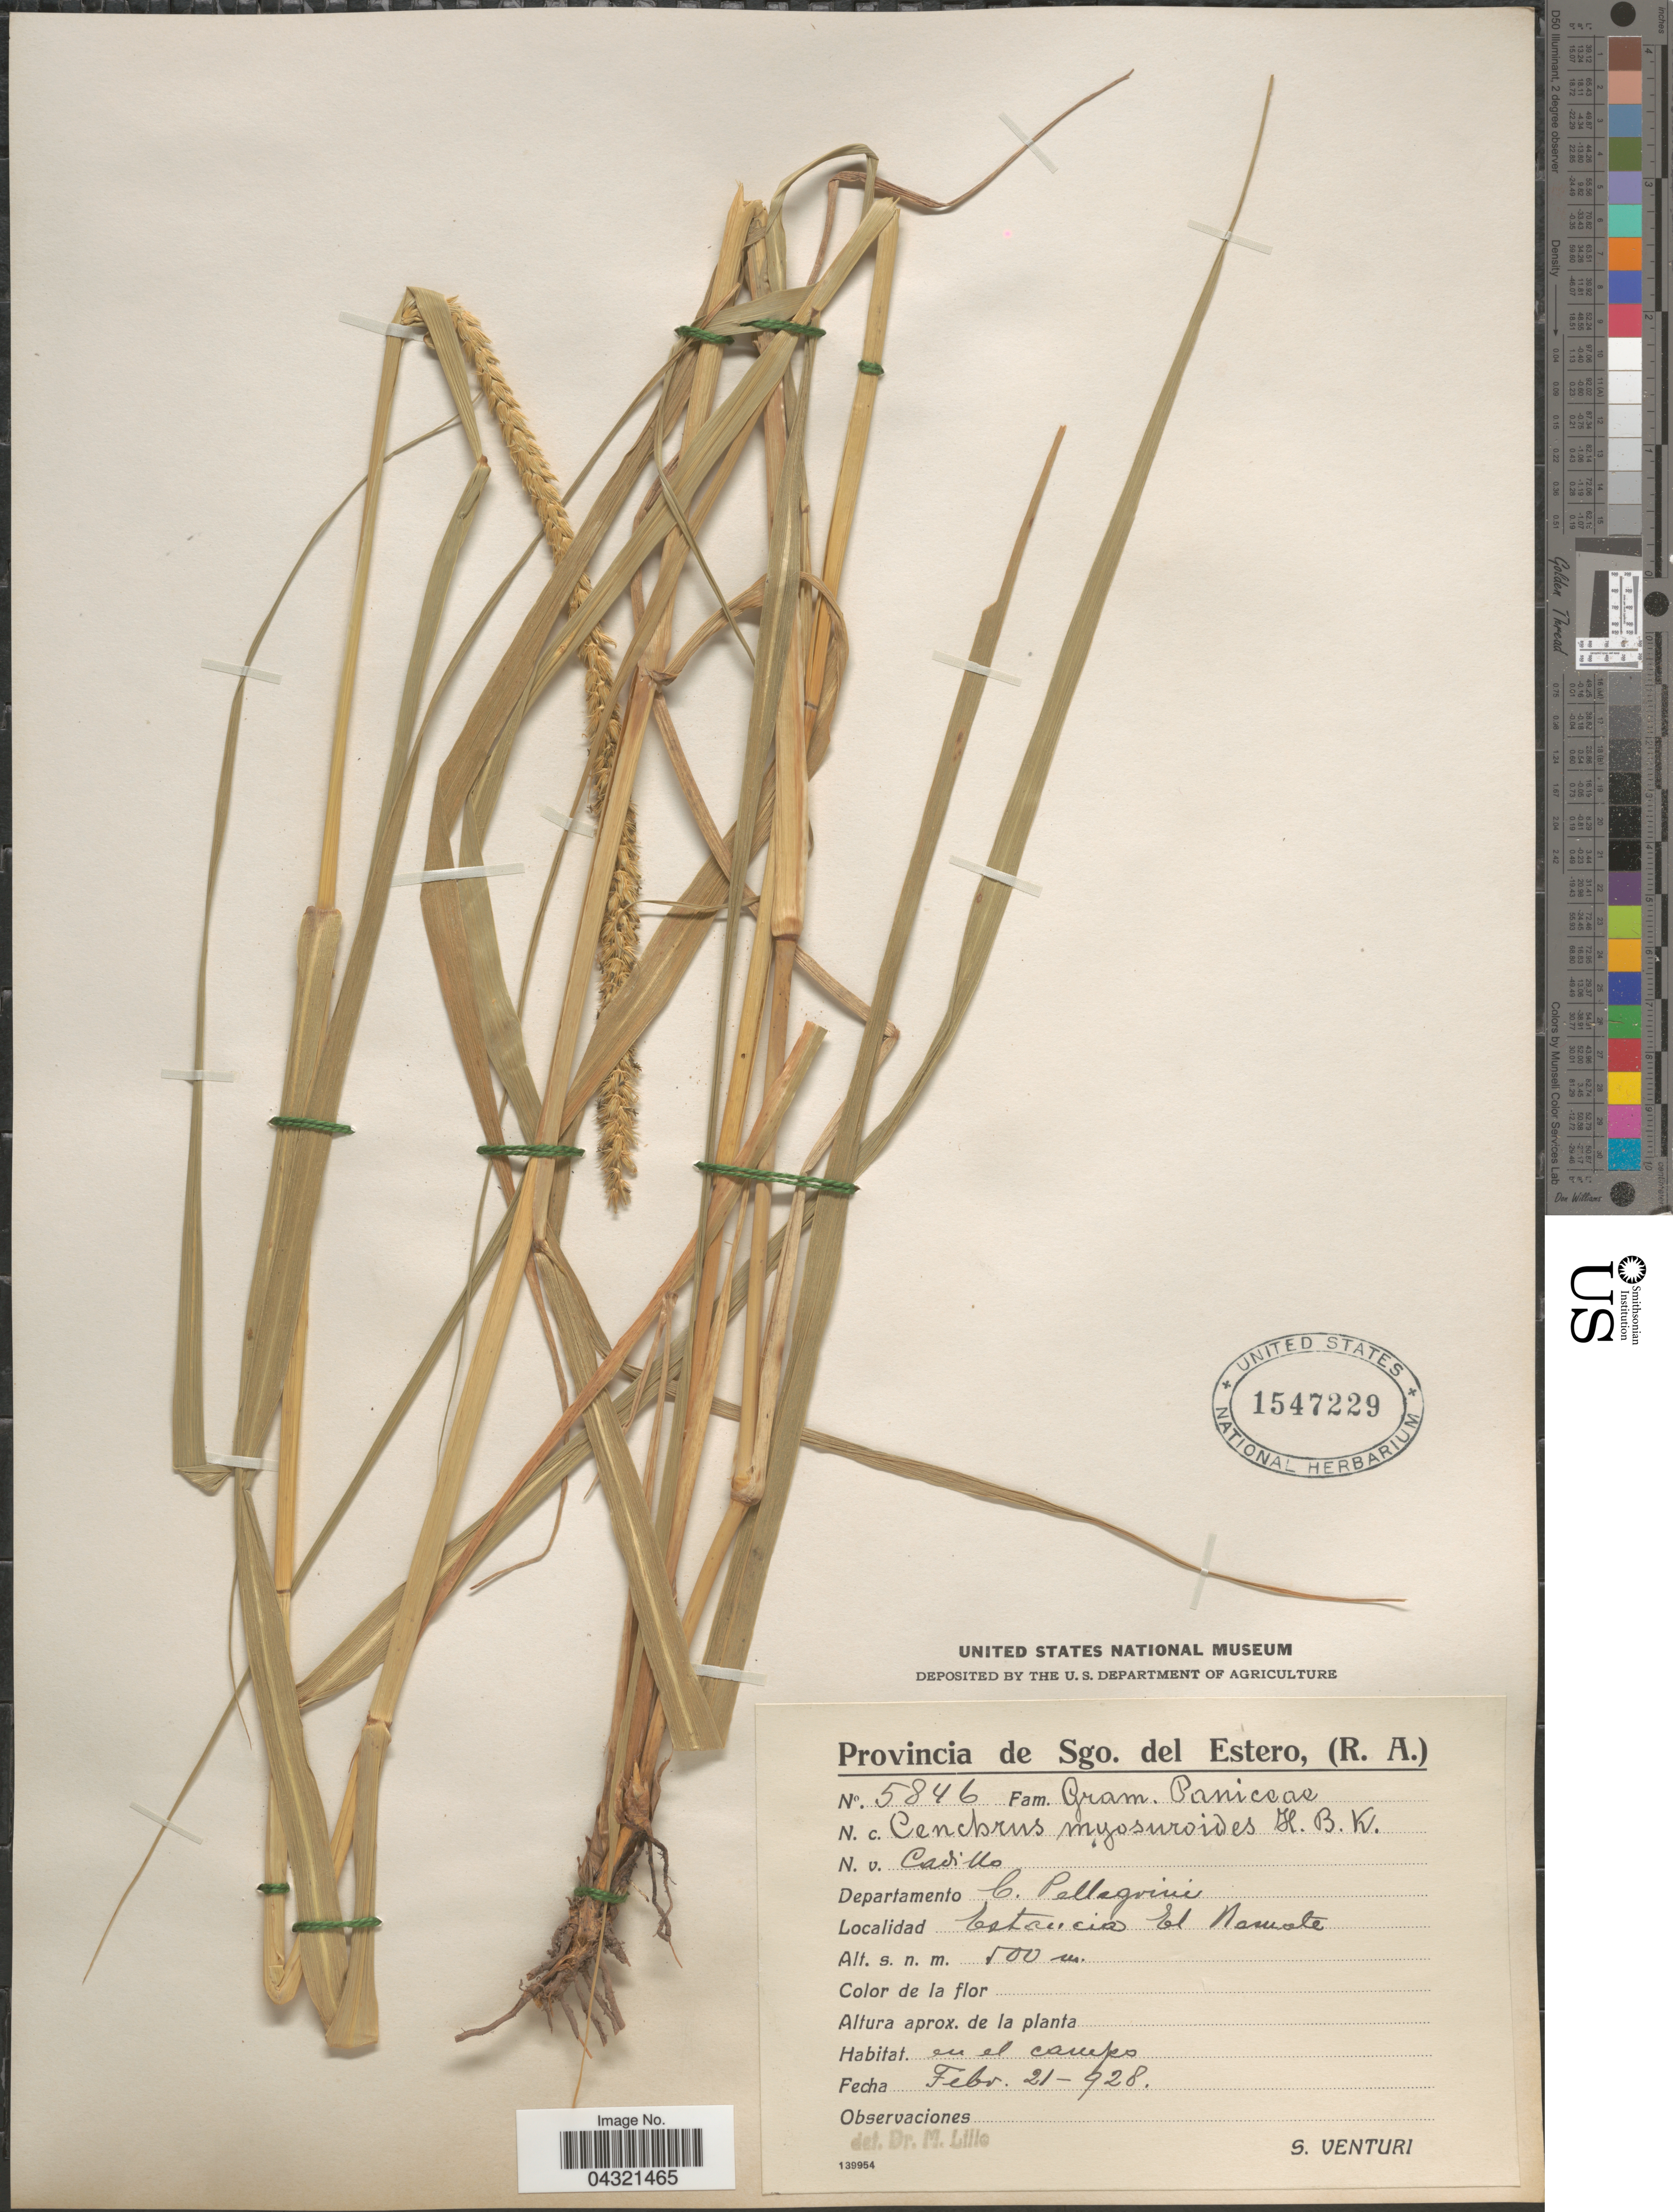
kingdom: Plantae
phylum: Tracheophyta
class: Liliopsida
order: Poales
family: Poaceae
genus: Cenchrus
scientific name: Cenchrus myosuroides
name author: Kunth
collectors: S. Venturi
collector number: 5846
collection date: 1928-02-21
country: Argentina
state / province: Santiago del Estero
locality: Departamento C. Pallagrini. Estancia El Namate.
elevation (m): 500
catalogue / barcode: US 1547229